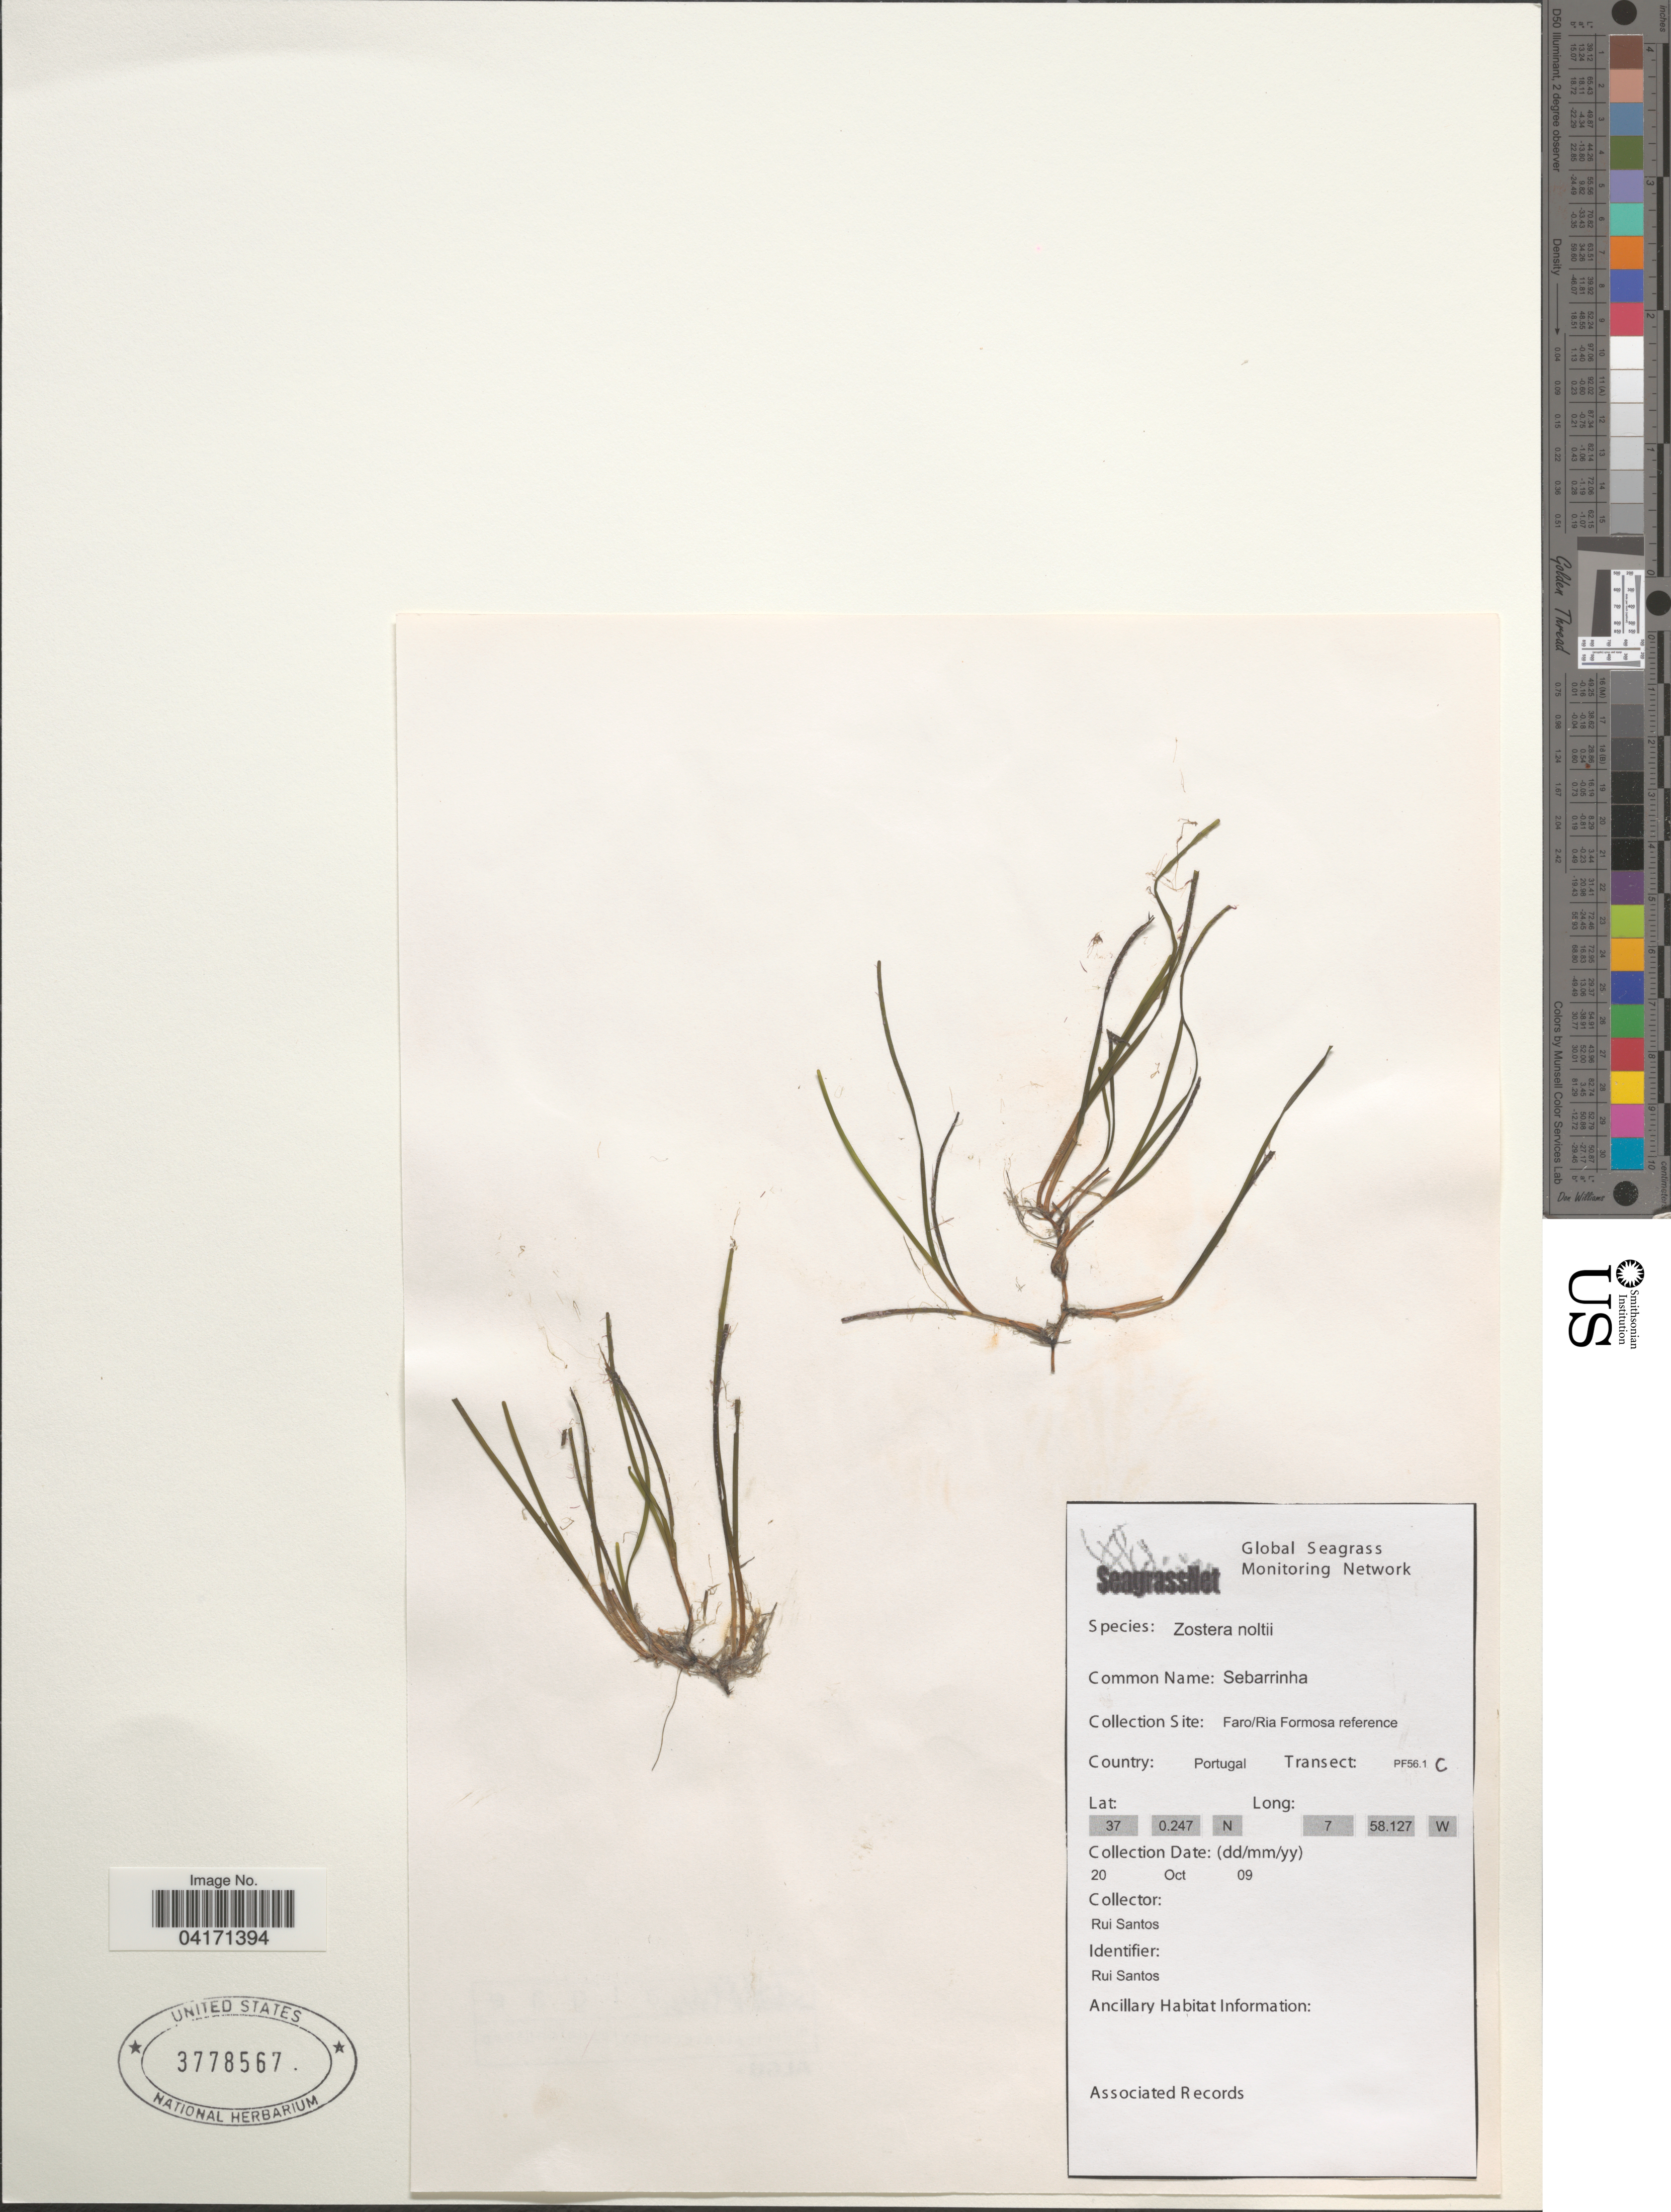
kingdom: Plantae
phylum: Tracheophyta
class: Liliopsida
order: Alismatales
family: Zosteraceae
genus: Zostera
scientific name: Zostera noltii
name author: Hornem.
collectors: R. Santos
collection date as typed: Transcribed d/m/y: 10/10/9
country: Portugal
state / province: Faro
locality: Ria Formosa reference. Transect: PF56.1 C.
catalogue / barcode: US 3778567